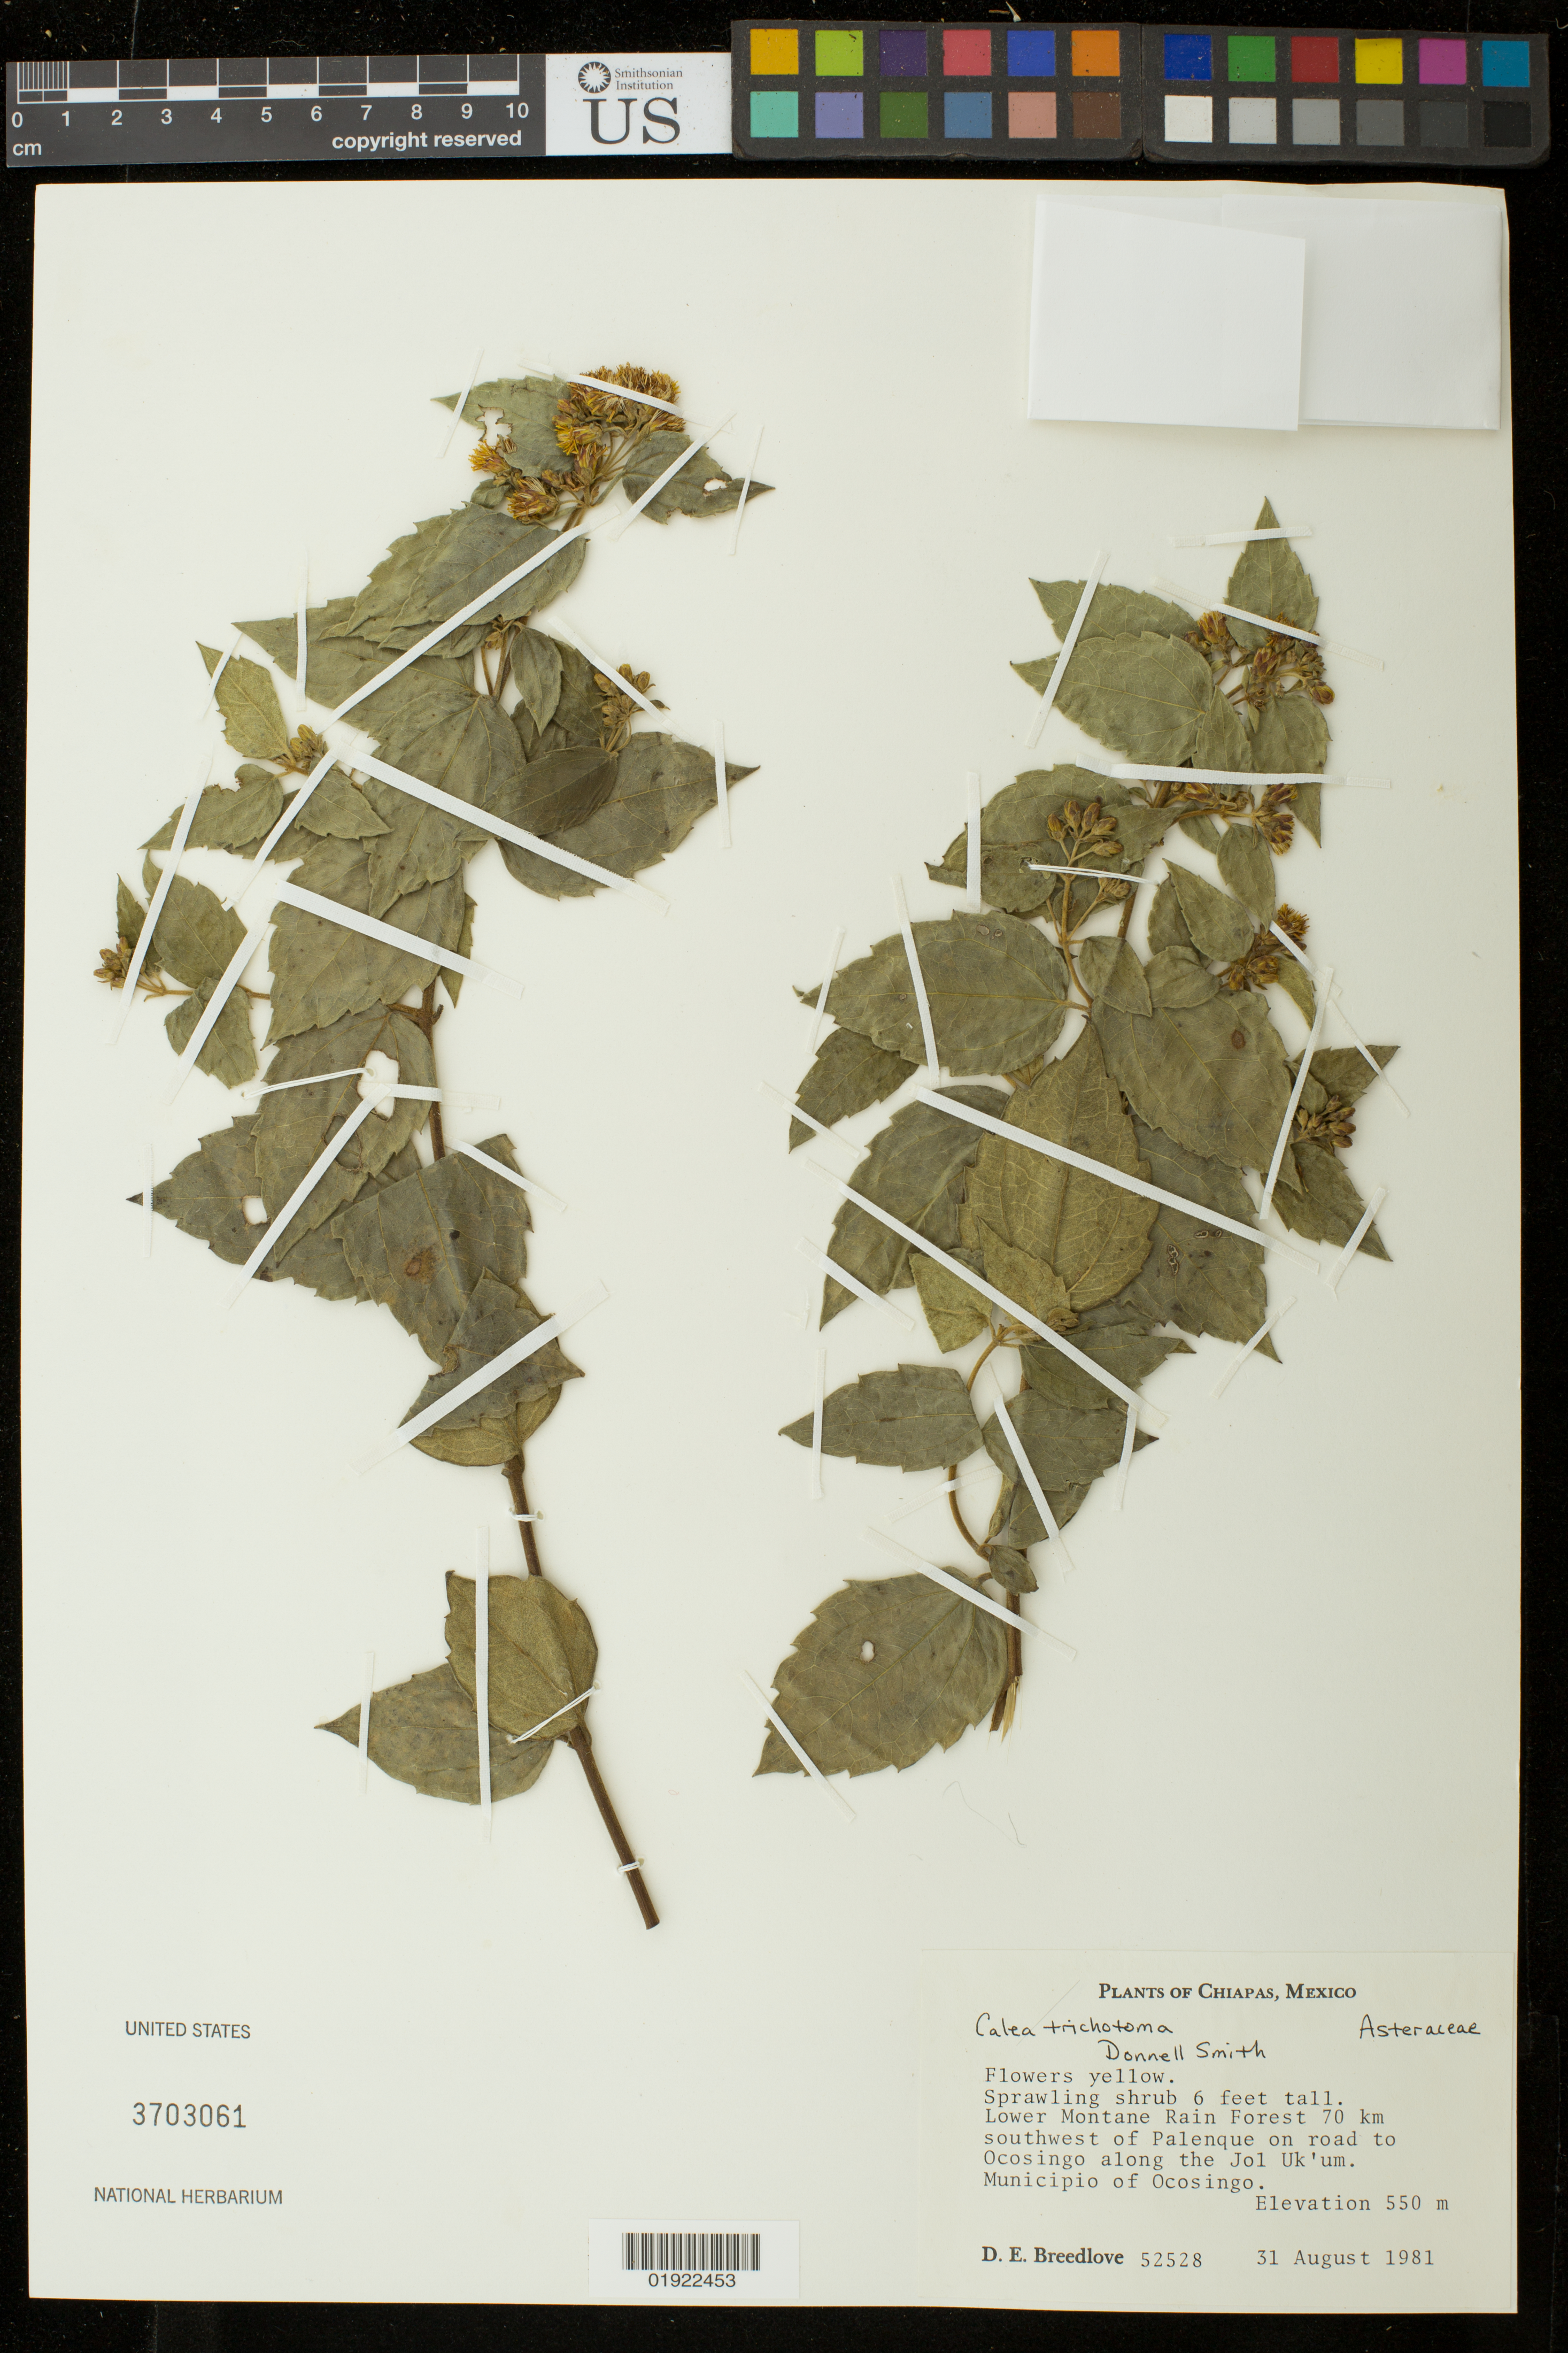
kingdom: Plantae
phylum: Tracheophyta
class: Magnoliopsida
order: Asterales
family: Asteraceae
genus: Calea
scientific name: Calea trichotoma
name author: Donn. Sm.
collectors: D. E. Breedlove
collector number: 52528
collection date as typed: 31 August 1981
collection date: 1981-08-31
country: Mexico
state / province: Chiapas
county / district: Ocosingo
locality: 70 km southwest of Palenque on road to Ocosingo along the Jol Uk'um.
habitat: lower montane rain forest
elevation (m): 550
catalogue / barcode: US 3703061